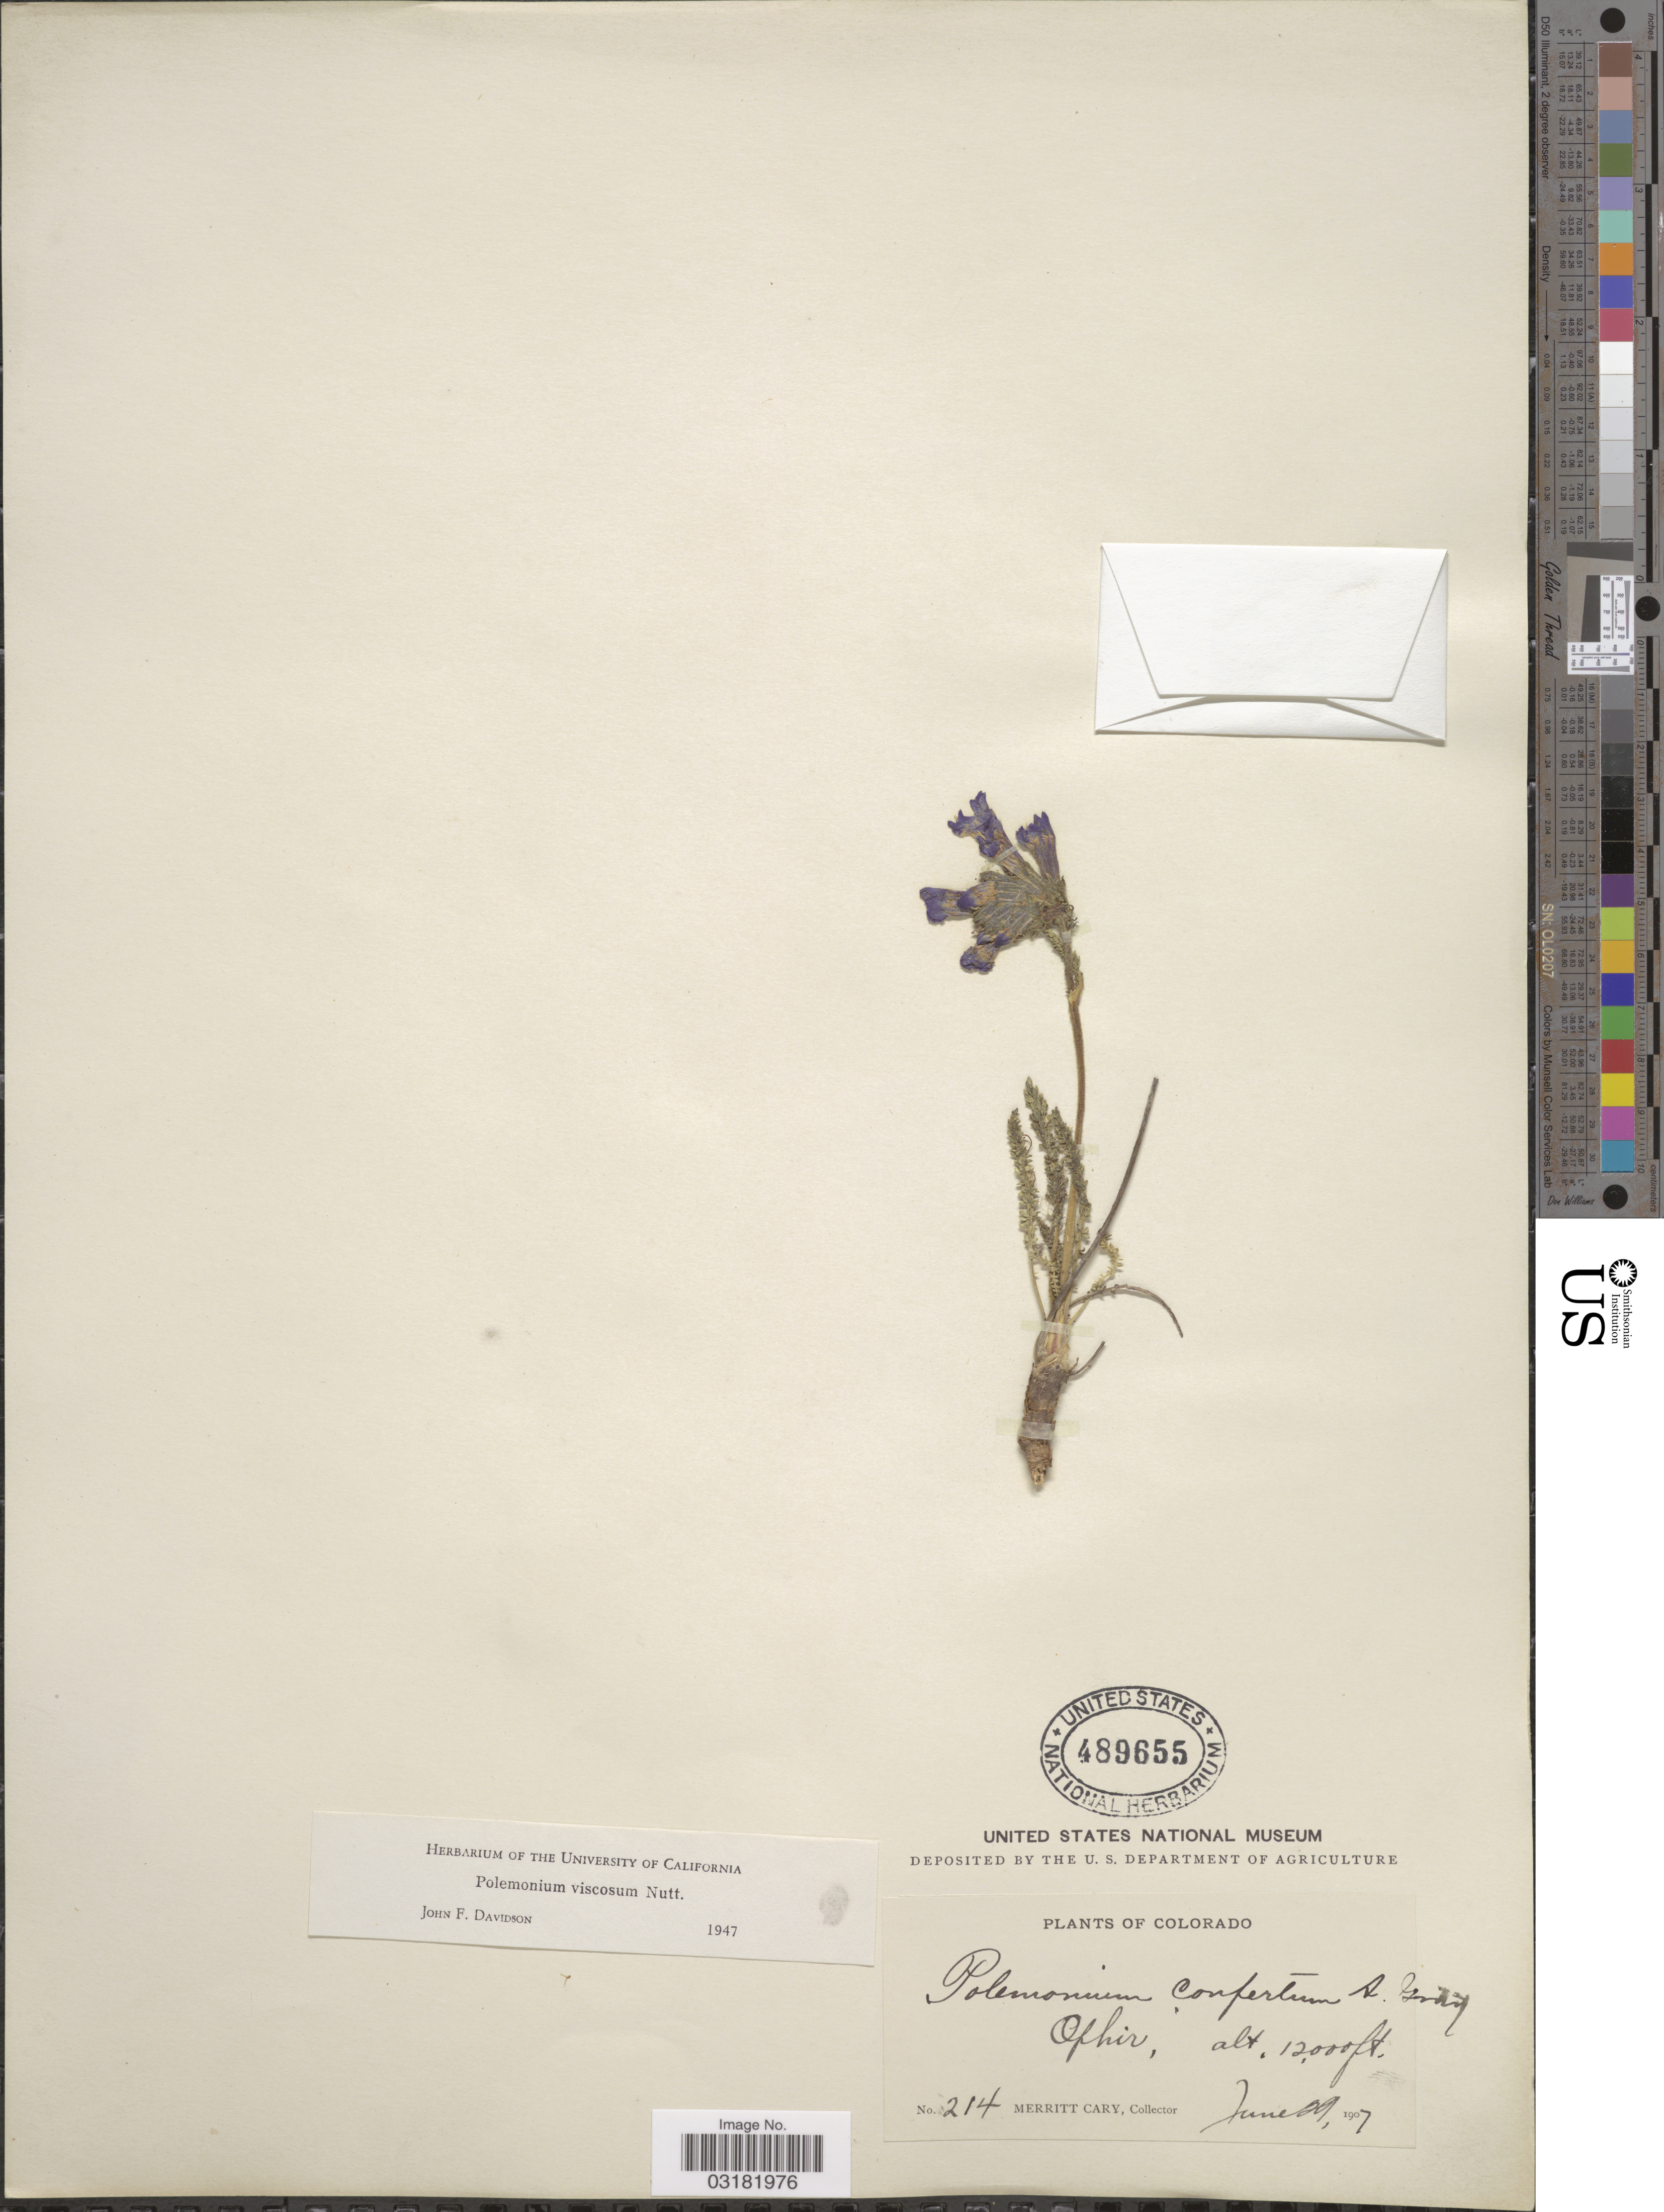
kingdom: Plantae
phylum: Tracheophyta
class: Magnoliopsida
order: Ericales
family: Polemoniaceae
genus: Polemonium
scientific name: Polemonium viscosum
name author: Nutt.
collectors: C. Merritt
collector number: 214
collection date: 1907-06-29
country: United States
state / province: Colorado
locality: Ophir.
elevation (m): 3658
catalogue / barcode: US 489655